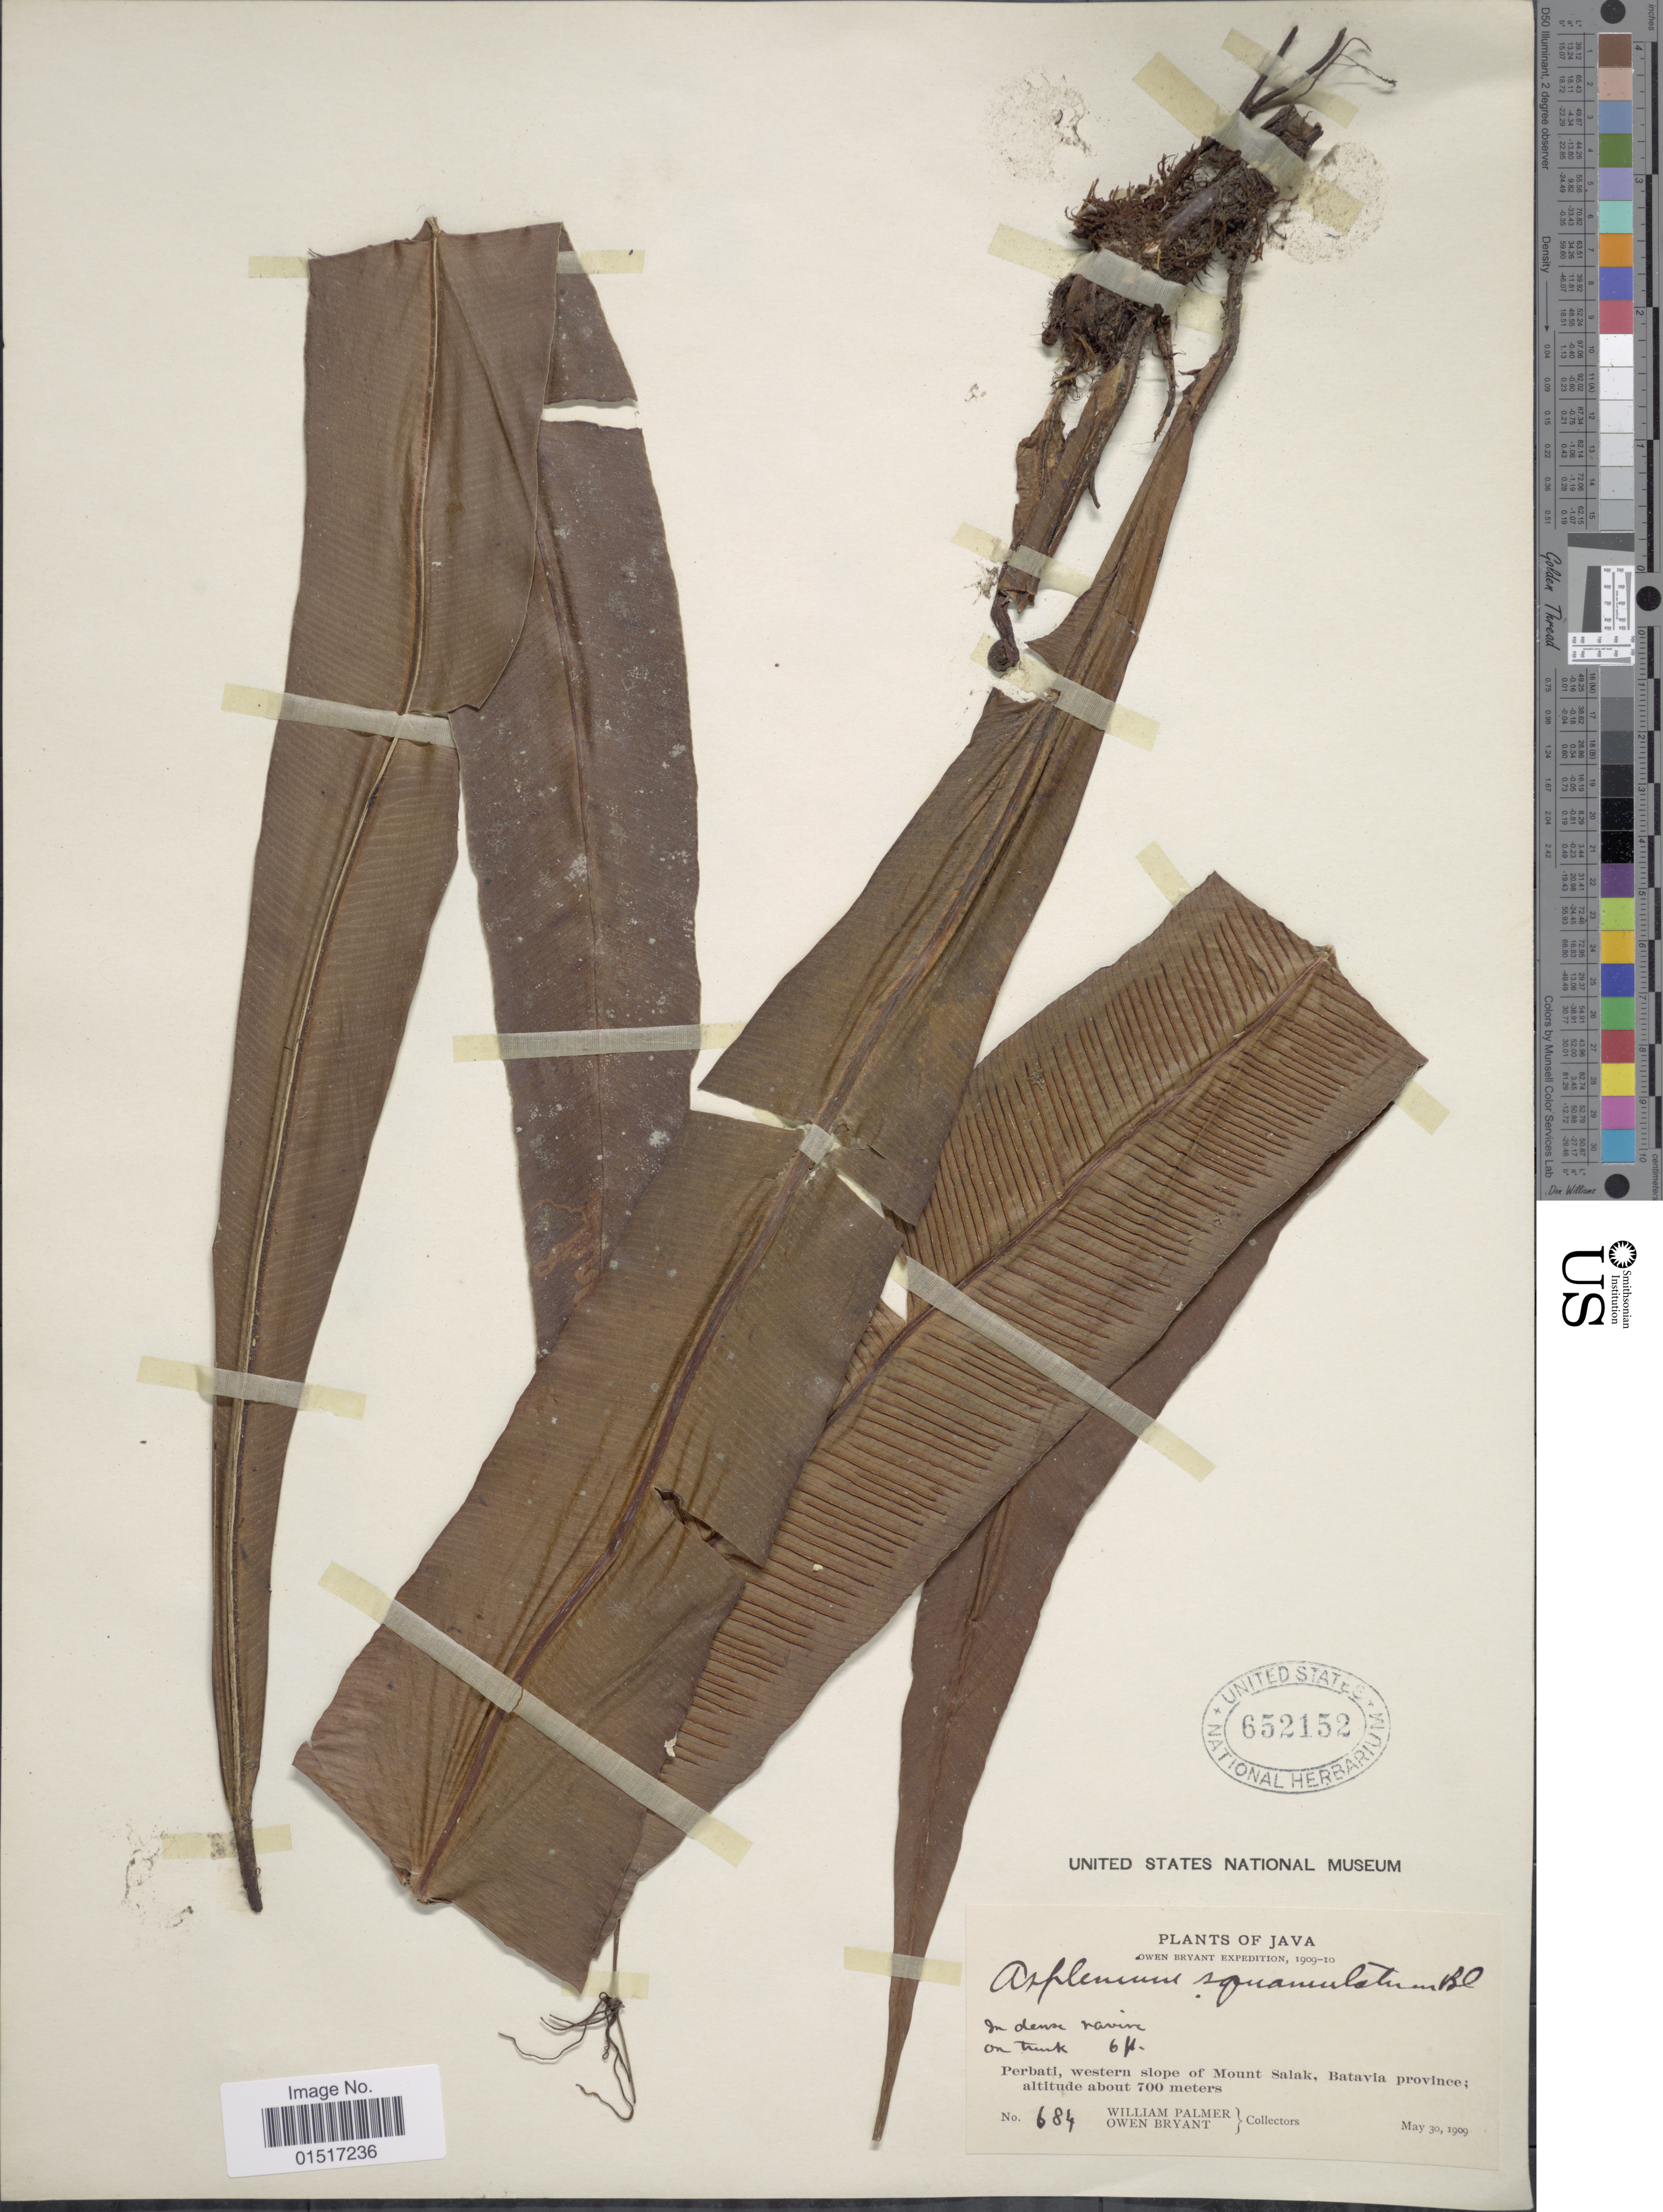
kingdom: Plantae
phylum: Tracheophyta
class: Polypodiopsida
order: Polypodiales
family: Aspleniaceae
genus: Asplenium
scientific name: Asplenium vittiforme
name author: Cav.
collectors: W. Palmer & O. Bryant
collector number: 684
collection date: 1909-05-30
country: Indonesia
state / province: Java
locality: Perbati, western slope of Mount Salak, Batavia province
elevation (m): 700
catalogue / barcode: US 652152